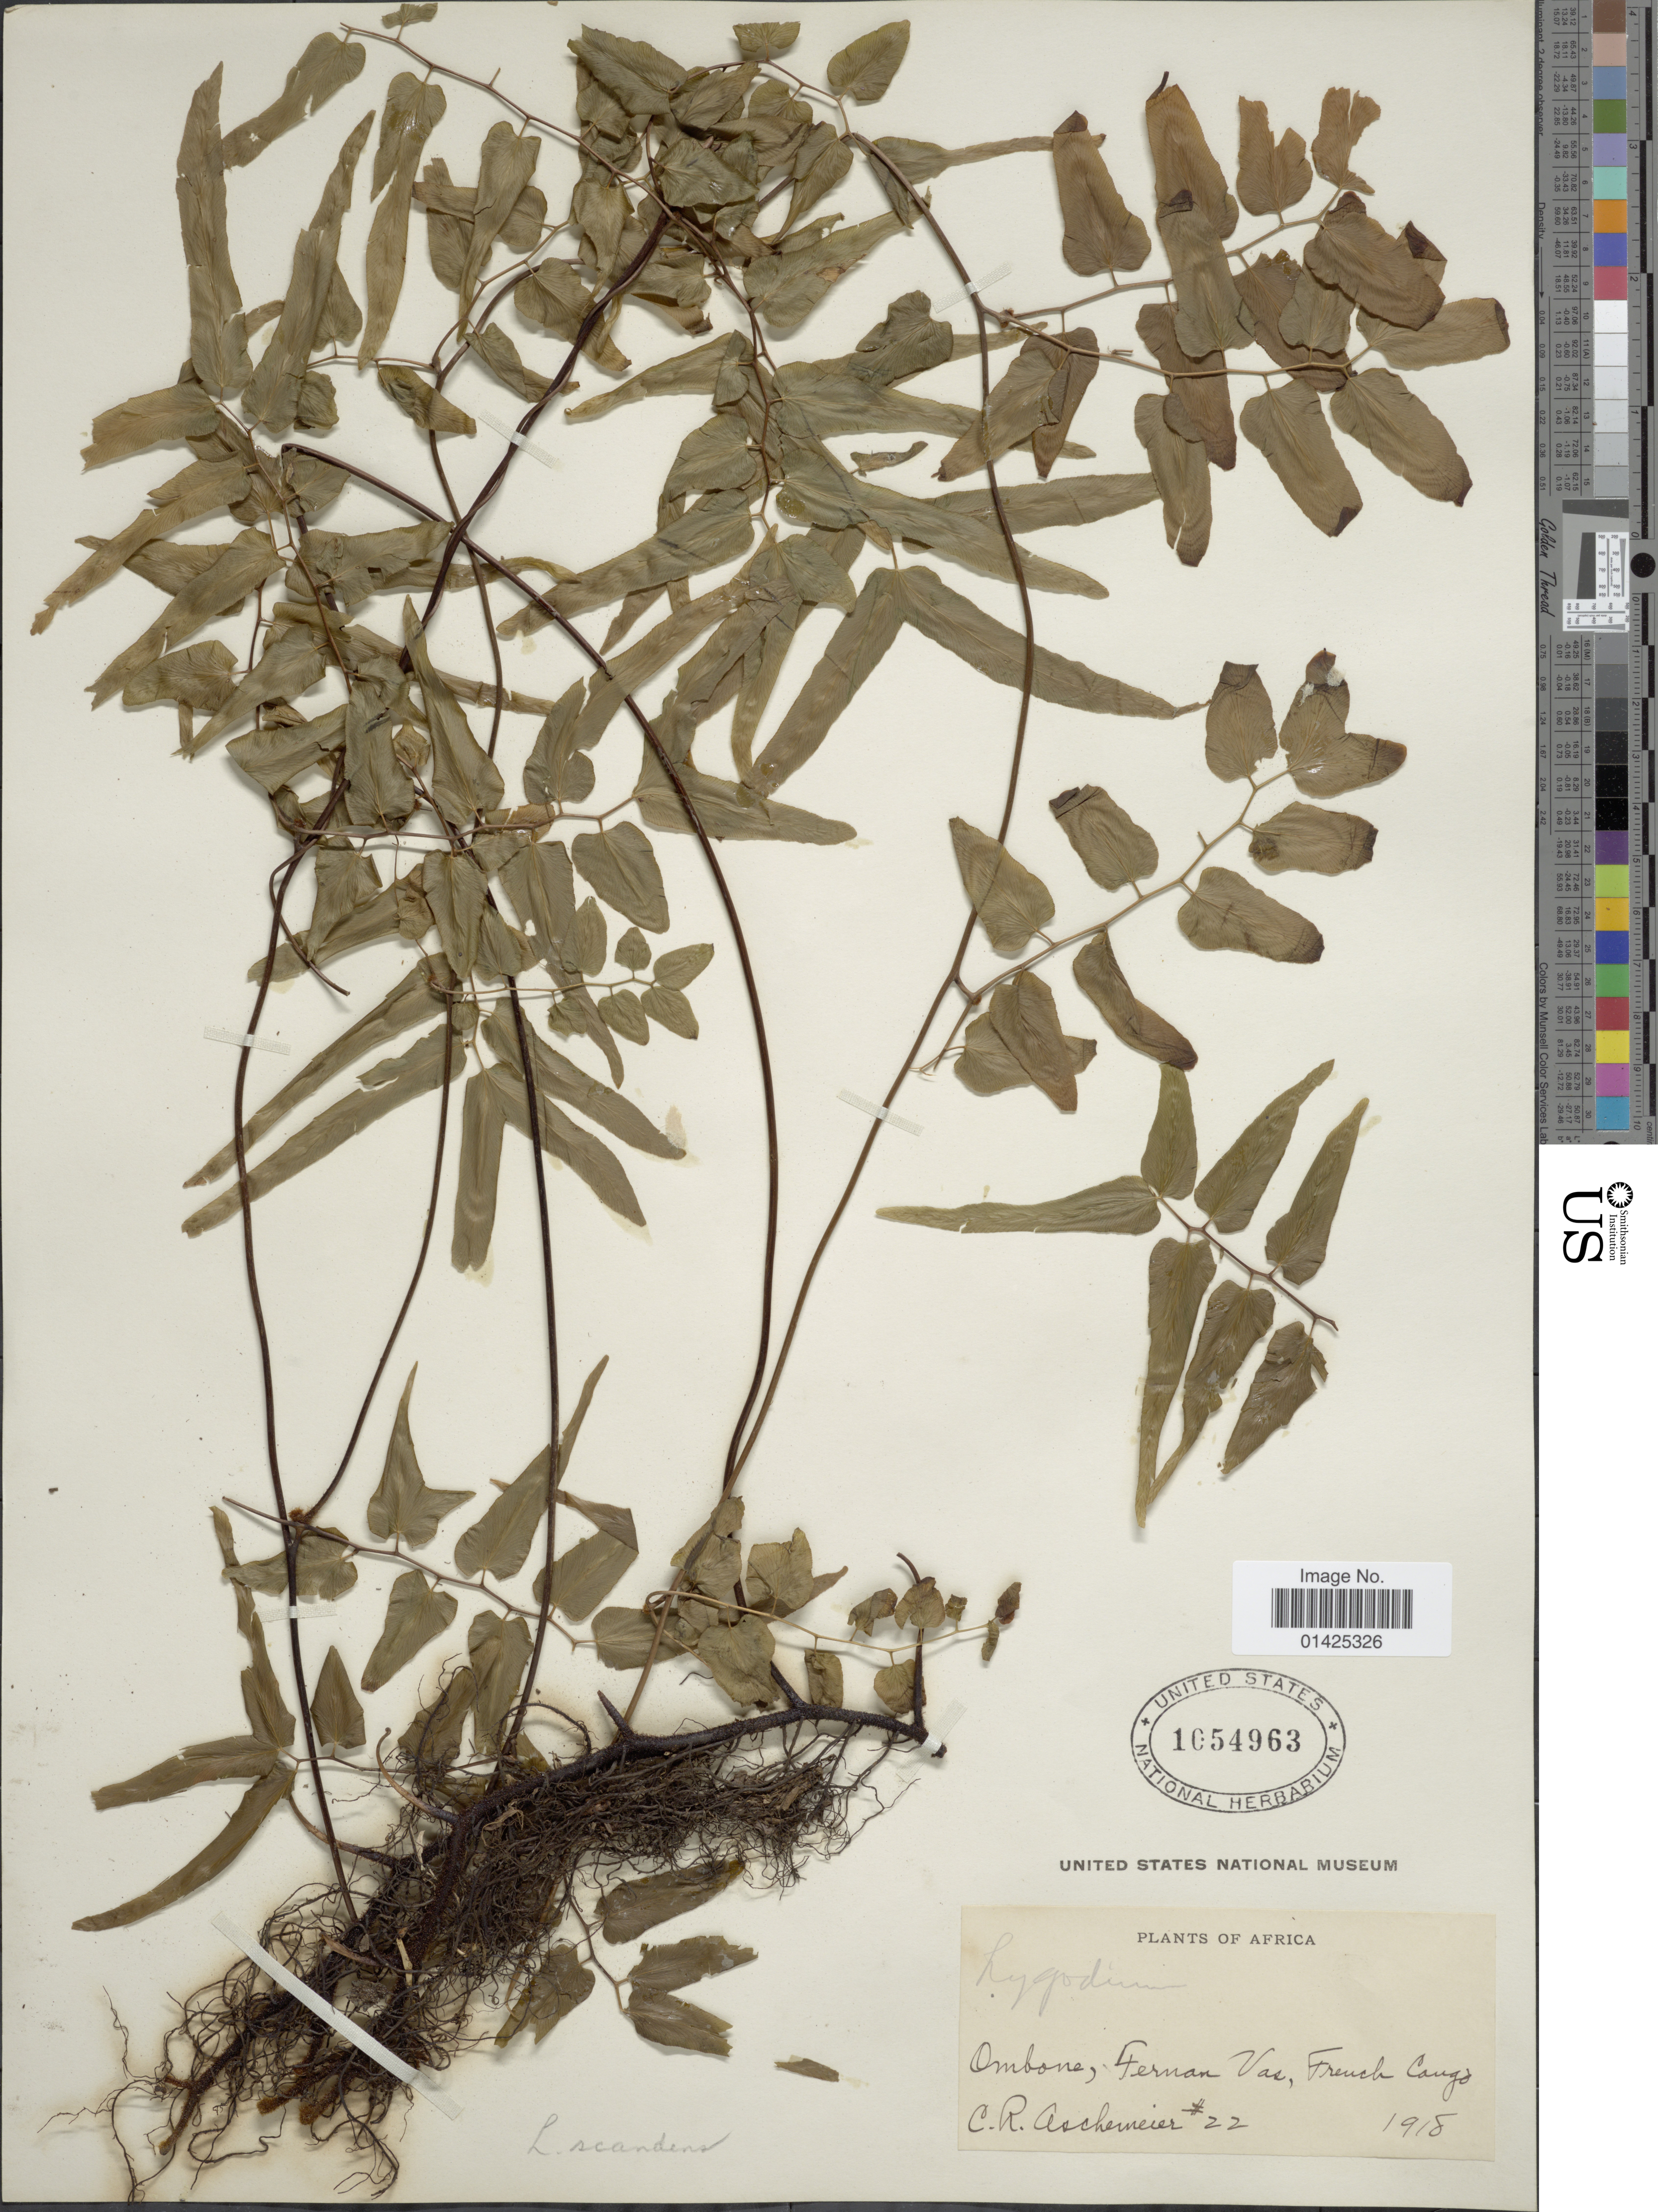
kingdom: Plantae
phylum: Tracheophyta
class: Polypodiopsida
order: Schizaeales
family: Lygodiaceae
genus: Lygodium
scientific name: Lygodium microphyllum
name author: (Cav.) R. Br.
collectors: C. Aschemeier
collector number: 22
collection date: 1918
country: Gabon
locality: Omboue, Fernan Vaz.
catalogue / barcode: US 1654963